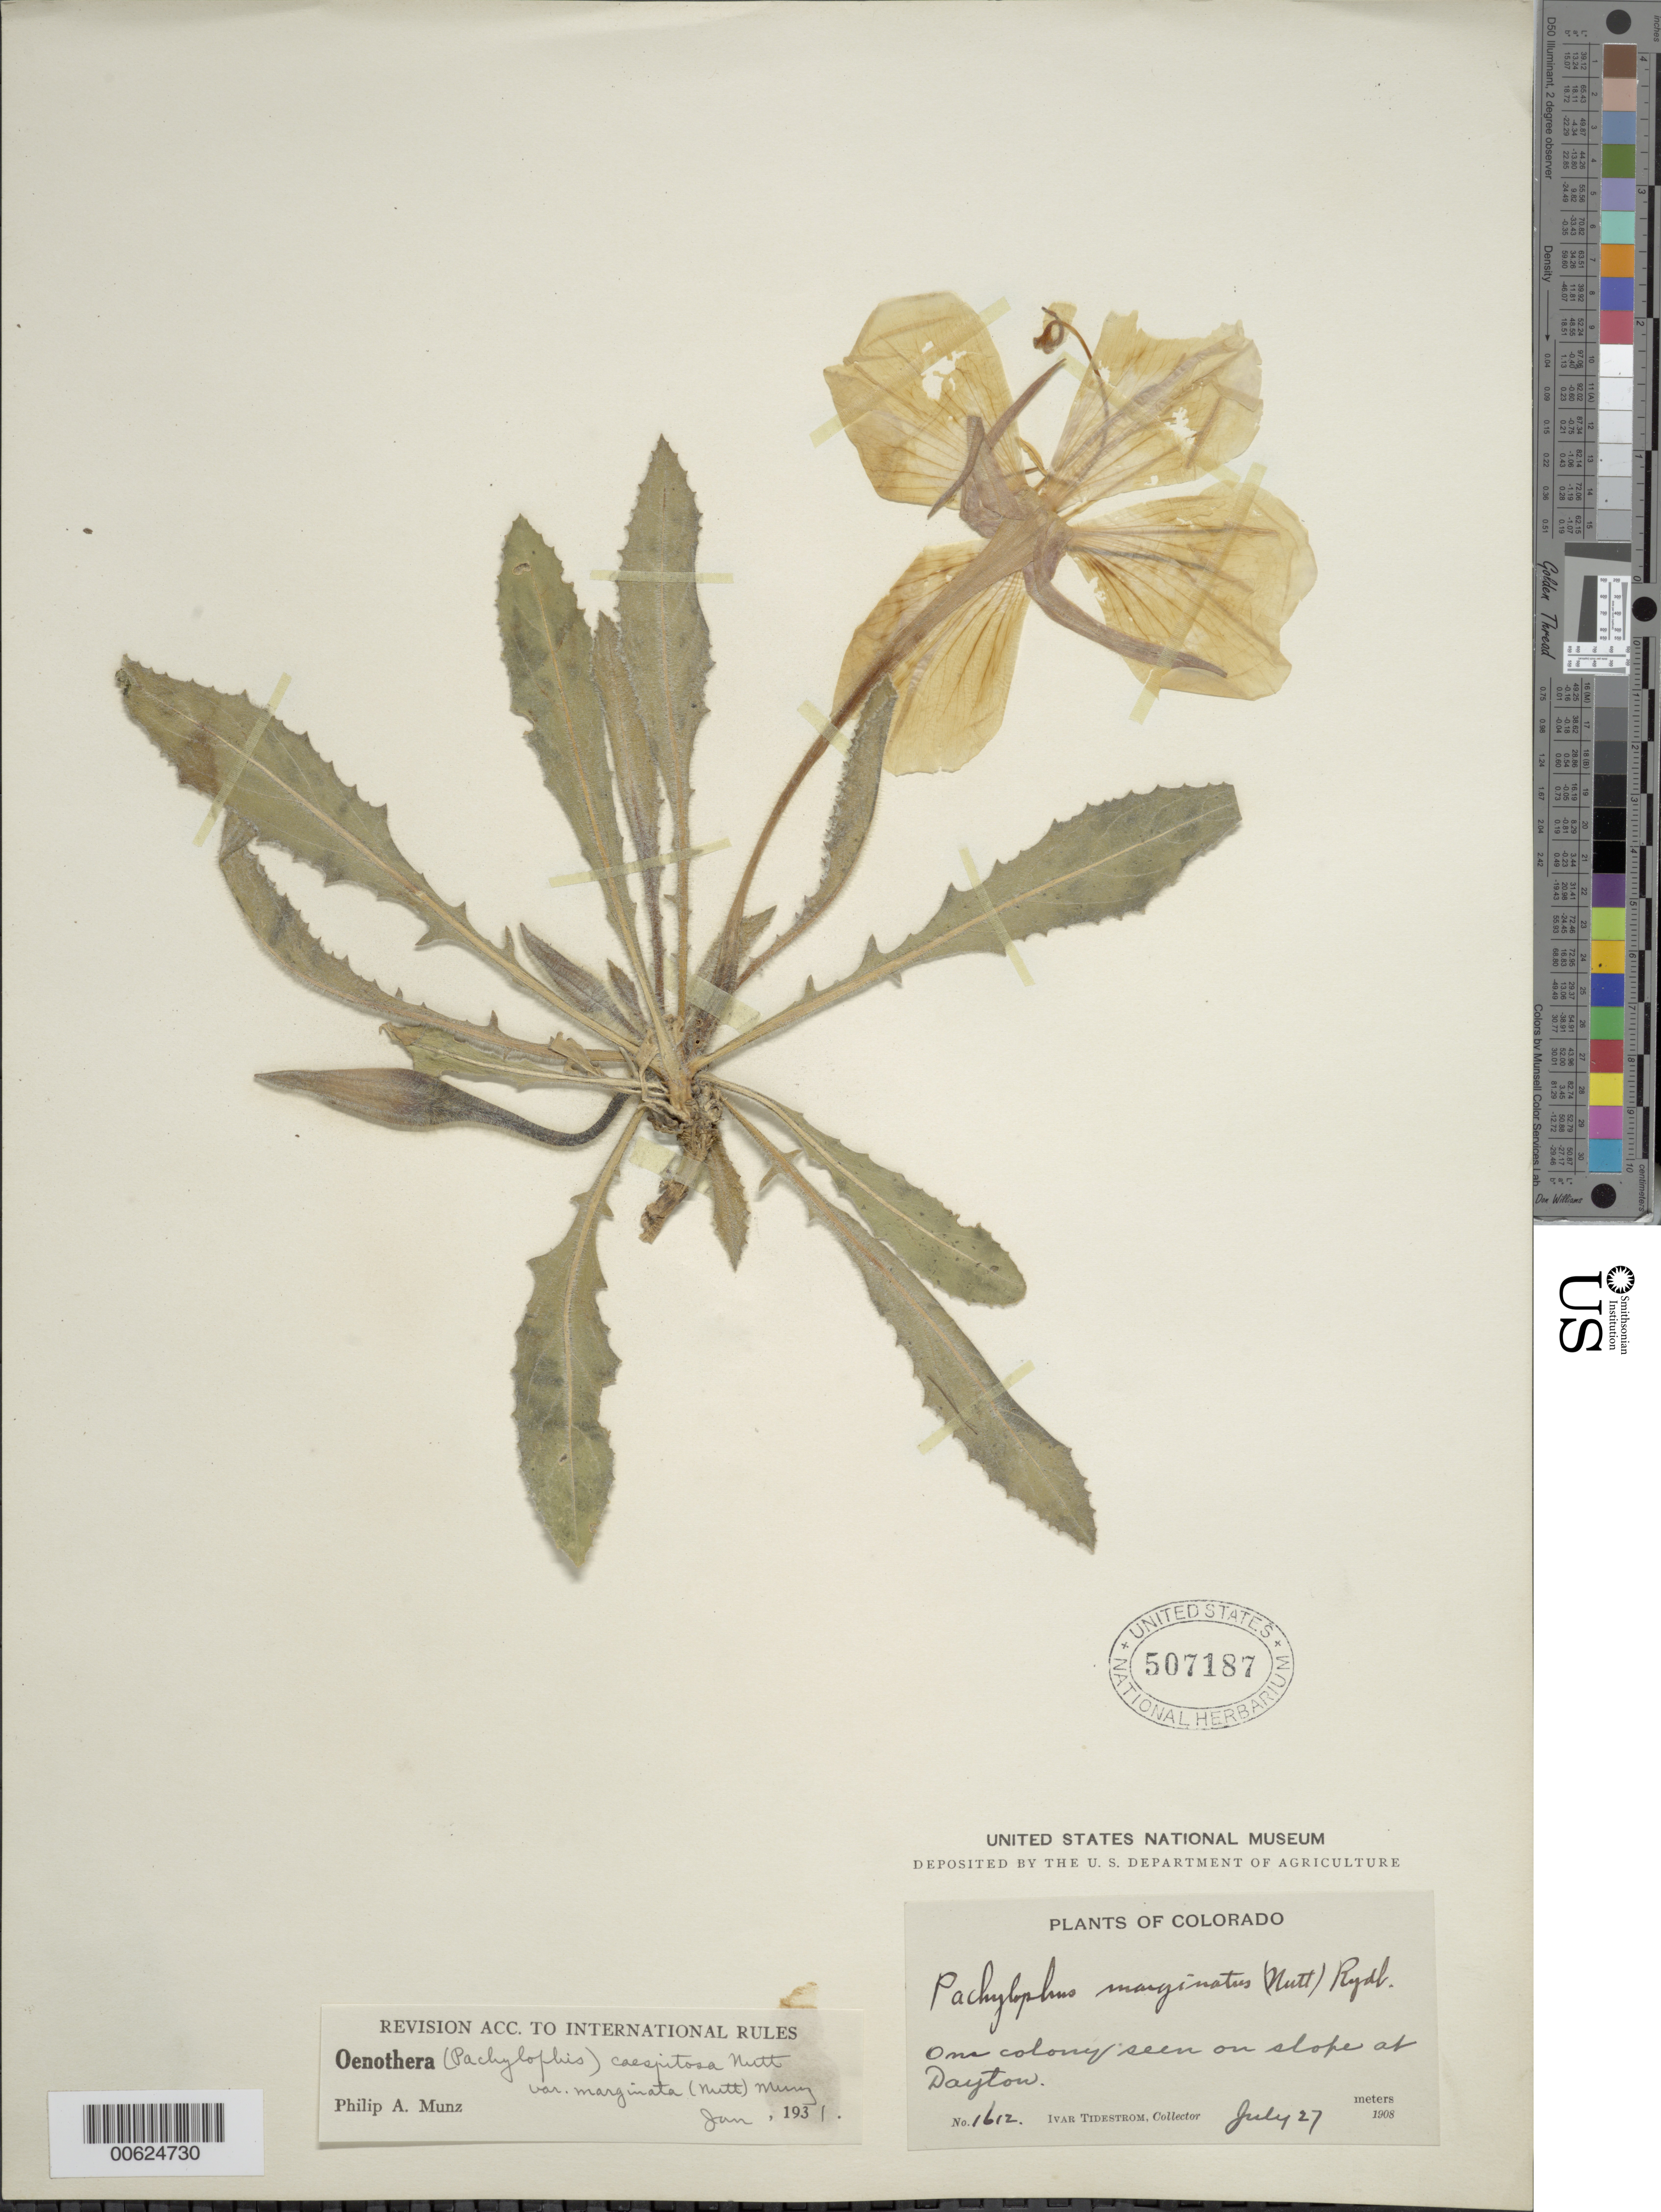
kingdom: Plantae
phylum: Tracheophyta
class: Magnoliopsida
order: Myrtales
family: Onagraceae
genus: Oenothera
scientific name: Oenothera cespitosa subsp. marginata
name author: (Nutt. ex Hook. & Arn.) Munz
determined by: Munz, Philip A.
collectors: I. F. Tidestrom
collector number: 1612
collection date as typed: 27 Jul 1908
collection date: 1908-07-27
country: United States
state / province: Colorado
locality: At Dayton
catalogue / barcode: US 507187